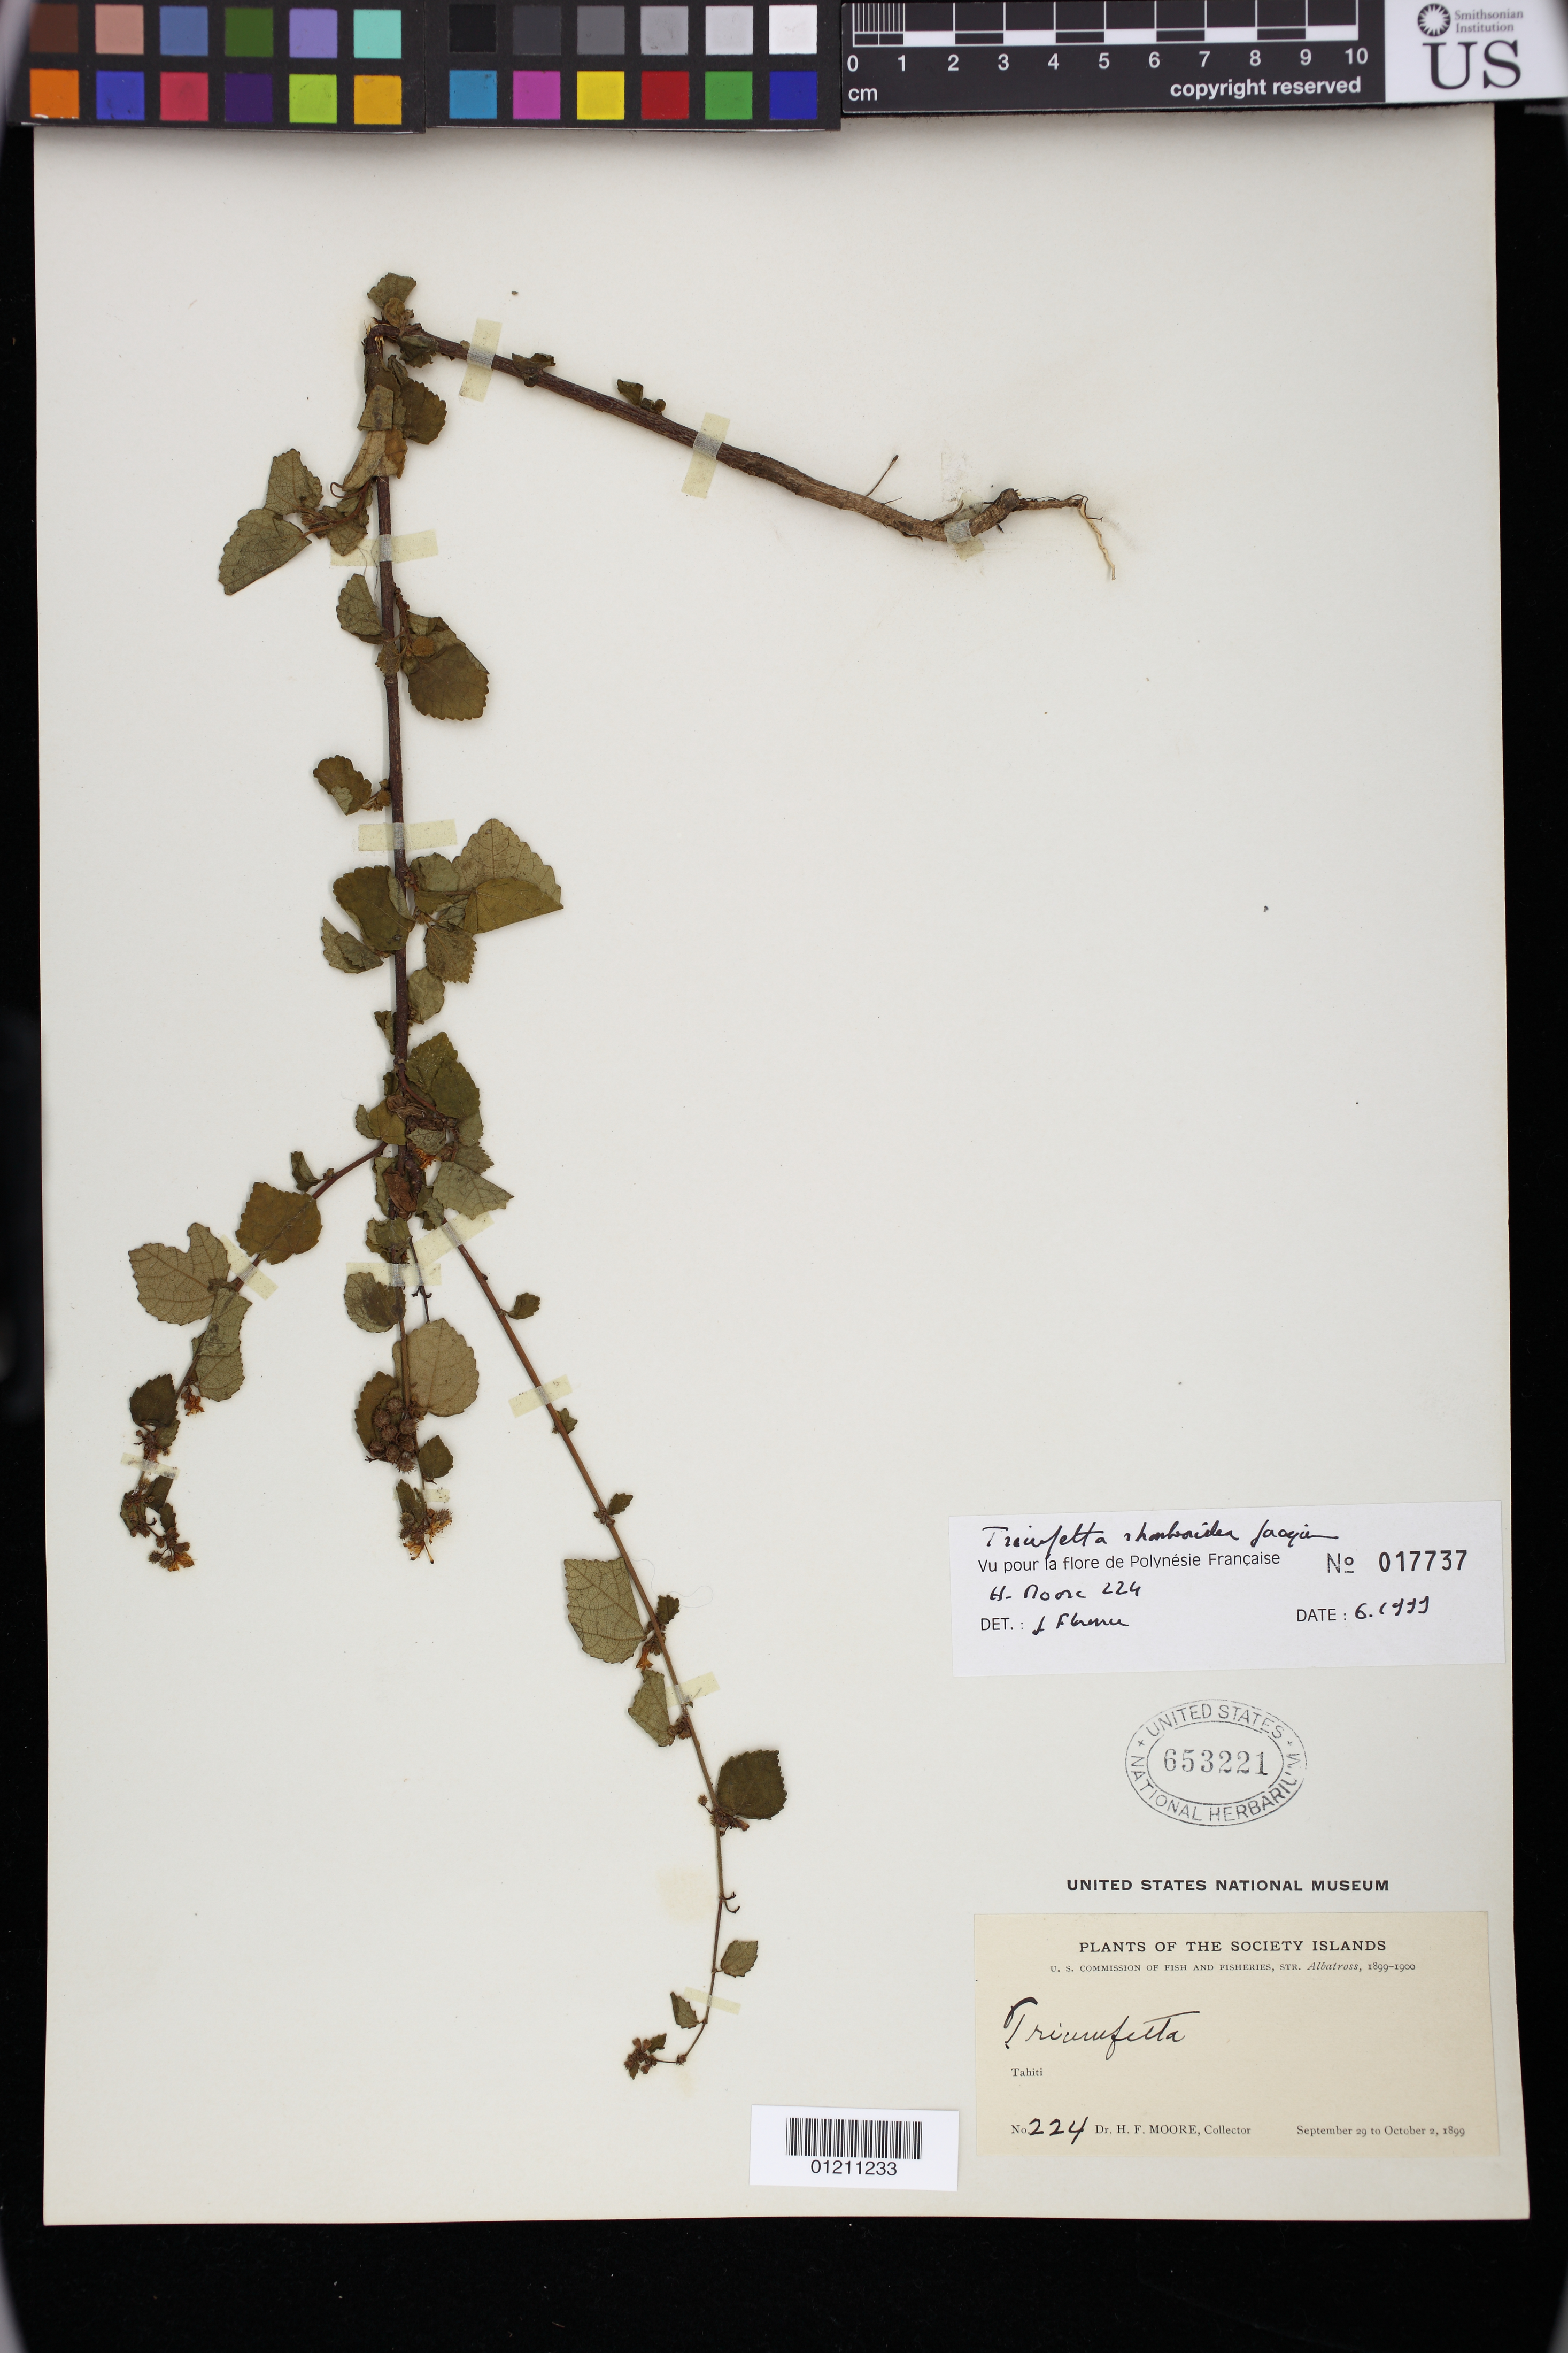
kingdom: Plantae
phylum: Tracheophyta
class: Magnoliopsida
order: Malvales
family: Malvaceae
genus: Triumfetta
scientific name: Triumfetta rhomboidea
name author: Jacq.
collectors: H. F. Moore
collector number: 224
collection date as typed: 29 Sep 1899 to 02 Oct 1899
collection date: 1899-09-29/1899-10-02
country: French Polynesia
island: Tahiti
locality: Society Islands: Tahiti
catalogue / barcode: US 653221